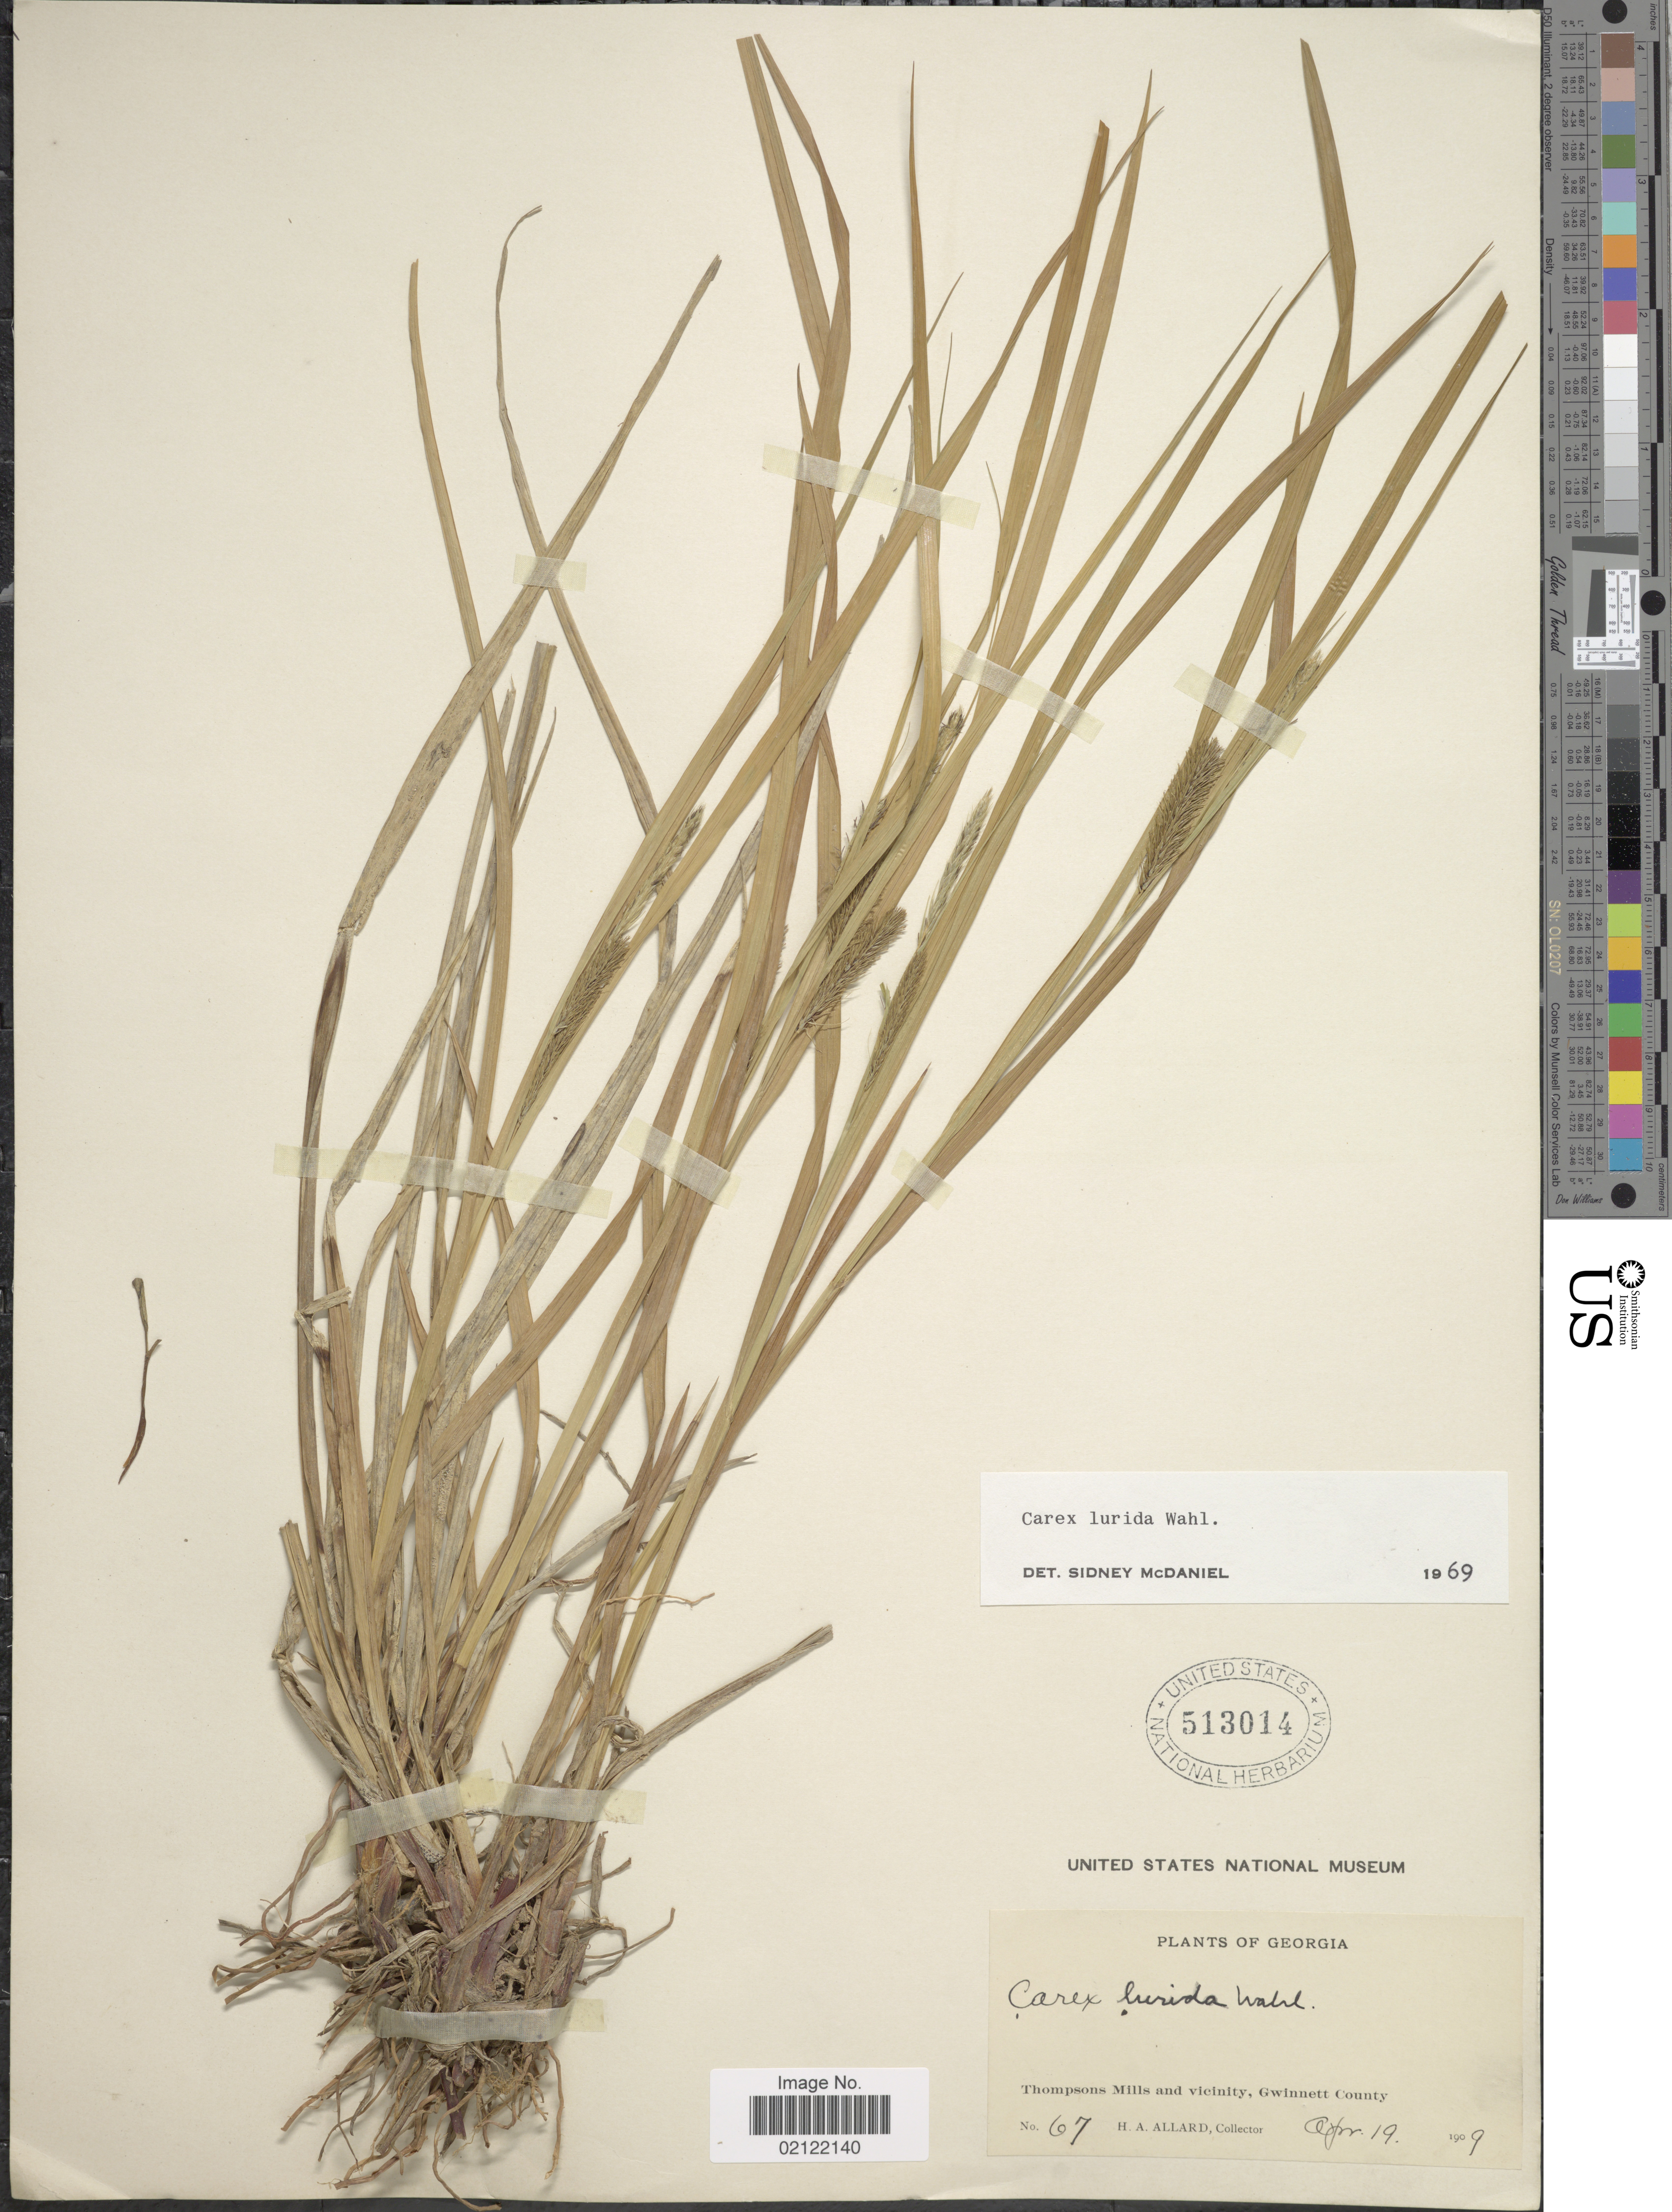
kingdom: Plantae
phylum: Tracheophyta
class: Liliopsida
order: Poales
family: Cyperaceae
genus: Carex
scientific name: Carex lurida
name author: Wahlenb.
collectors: H. A. Allard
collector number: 67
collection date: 1909-04-19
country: United States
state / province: Georgia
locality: Thompsons Mills and vicinity, Gwinnett County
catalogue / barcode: US 513014